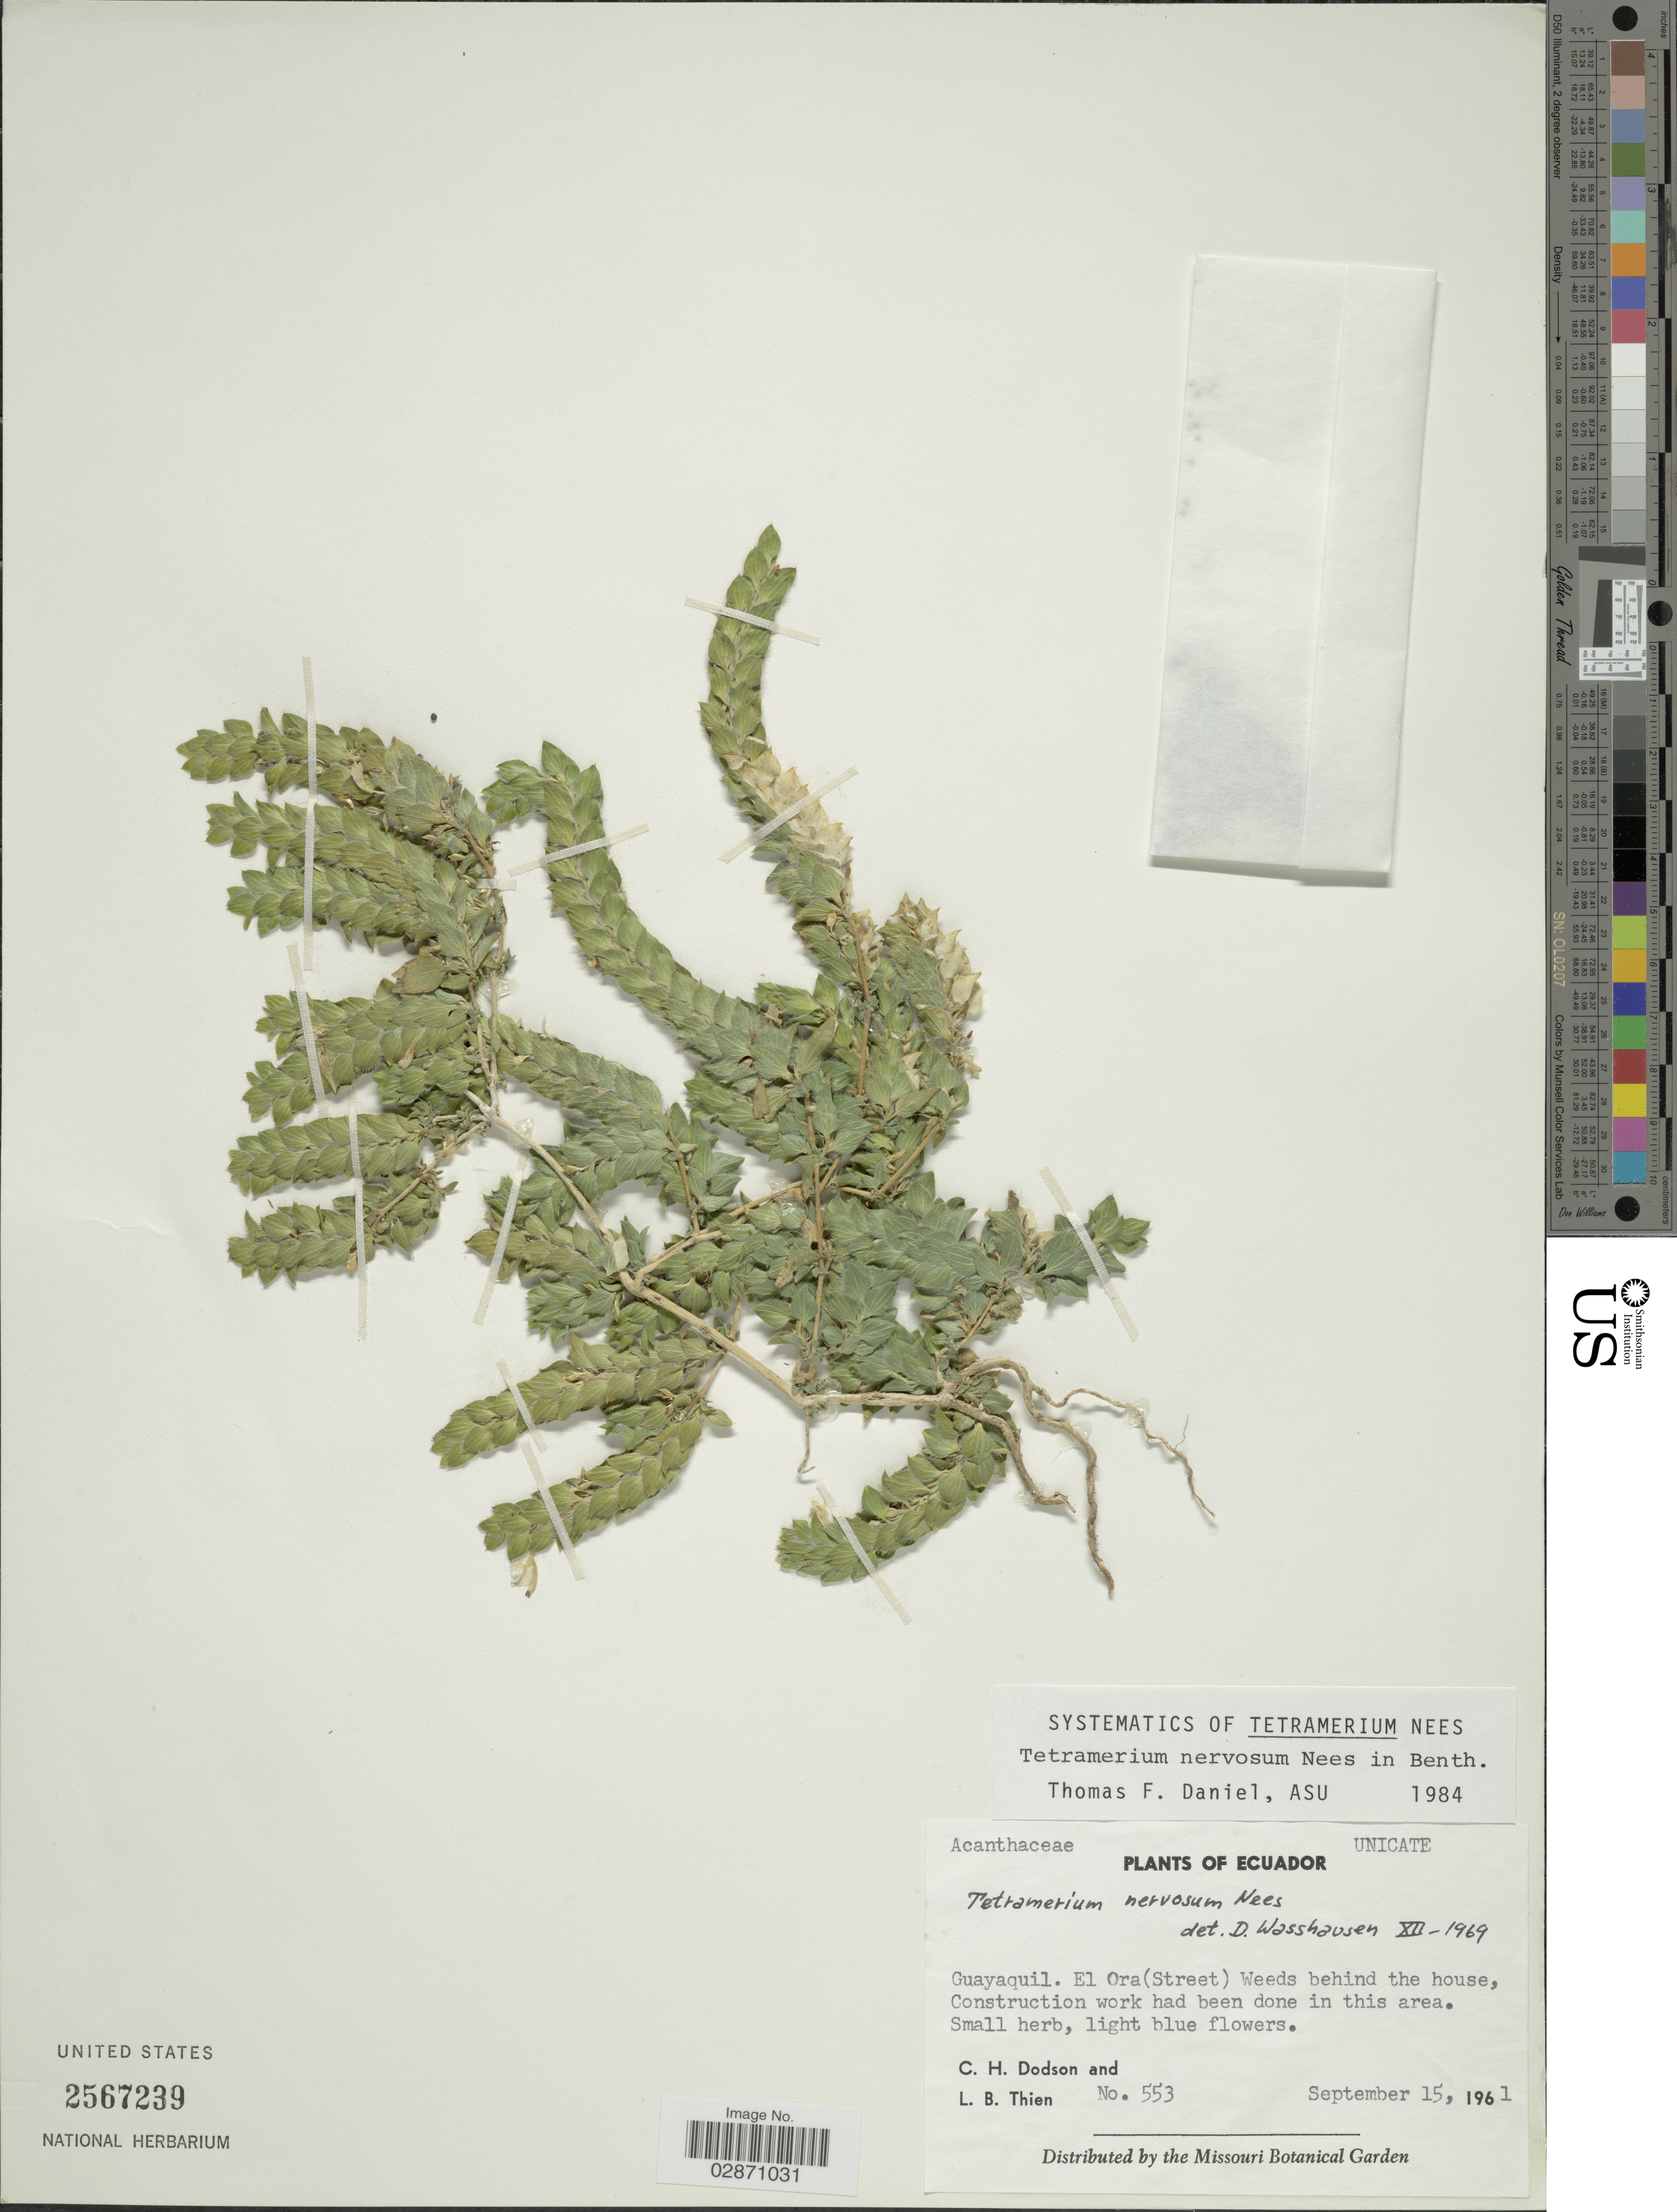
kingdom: Plantae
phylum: Tracheophyta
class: Magnoliopsida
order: Lamiales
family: Acanthaceae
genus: Tetramerium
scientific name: Tetramerium nervosum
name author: Nees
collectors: C. H. Dodson & L. Thien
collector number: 553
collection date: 1961-09-15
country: Ecuador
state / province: El Oro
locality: Guayaquil. El Ora (Street) Weeds behind the house, Construction work had been done in this area.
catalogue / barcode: US 2567239